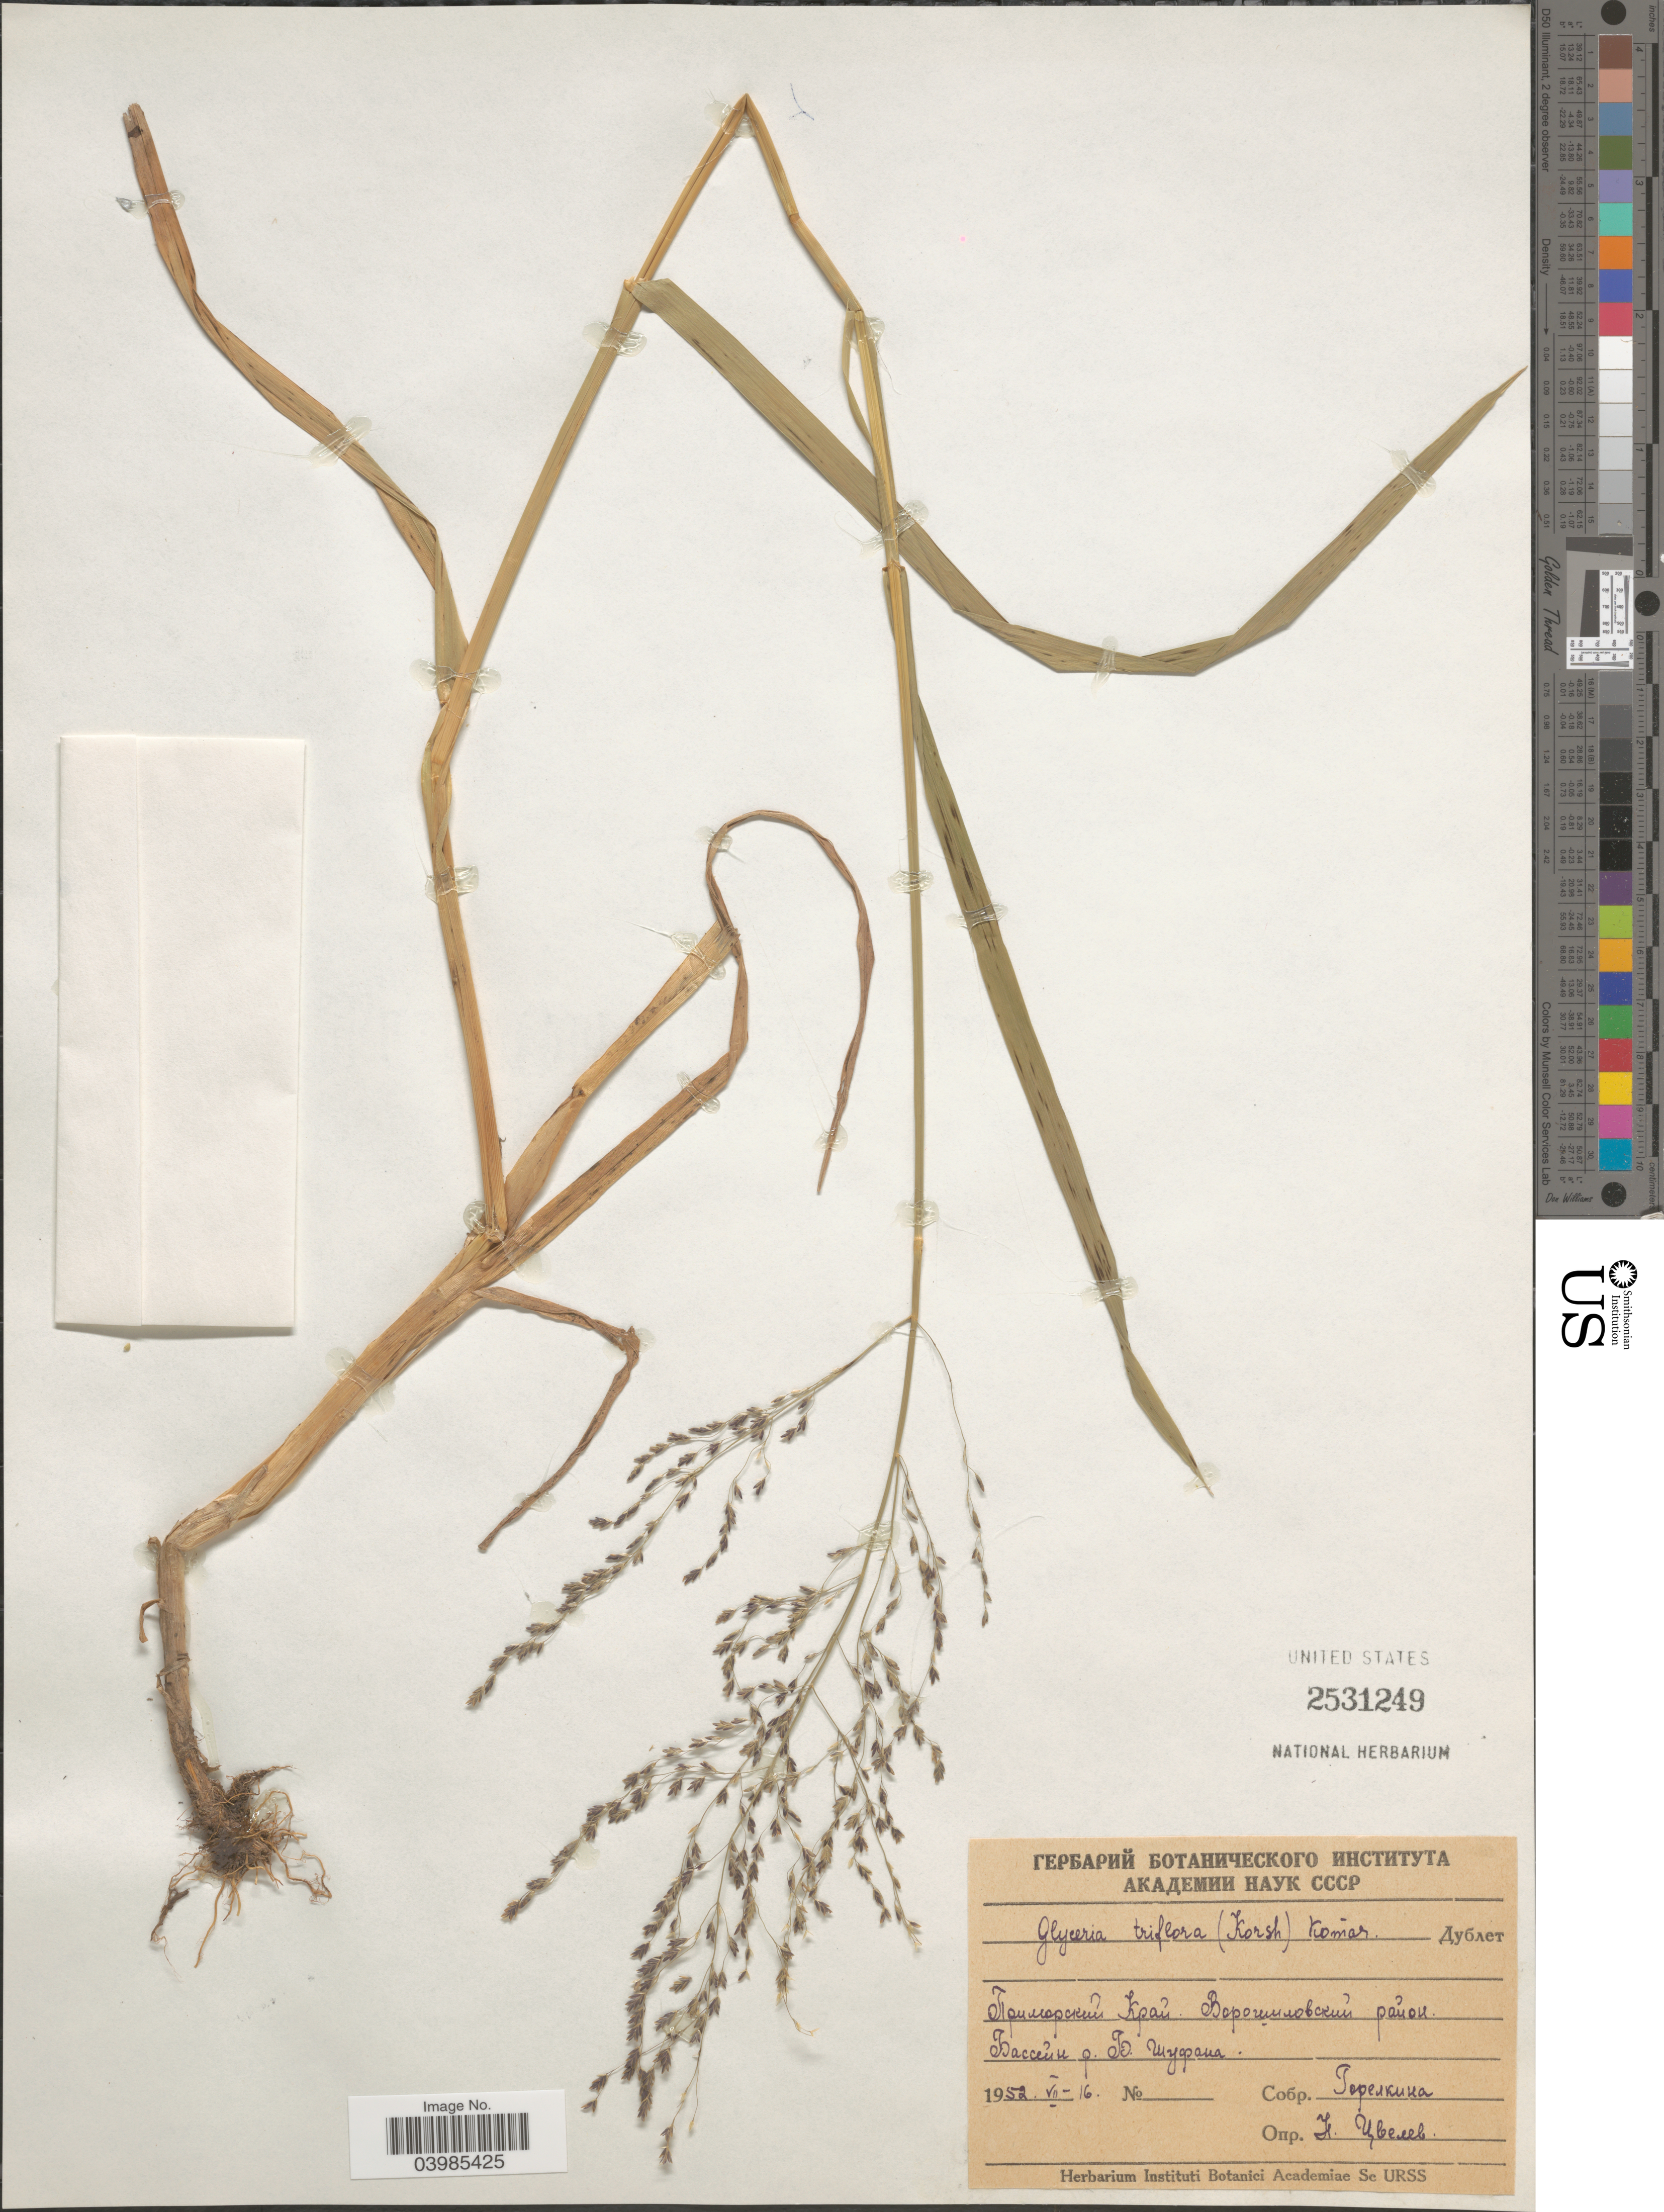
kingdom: Plantae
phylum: Tracheophyta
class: Liliopsida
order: Poales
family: Poaceae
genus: Glyceria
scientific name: Glyceria triflora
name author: (Korsh.) Kom.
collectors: Gorelkina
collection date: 1952-07-16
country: Russian Federation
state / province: Primorsky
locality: Basin of river Bolshoy Shufan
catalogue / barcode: US 2531249